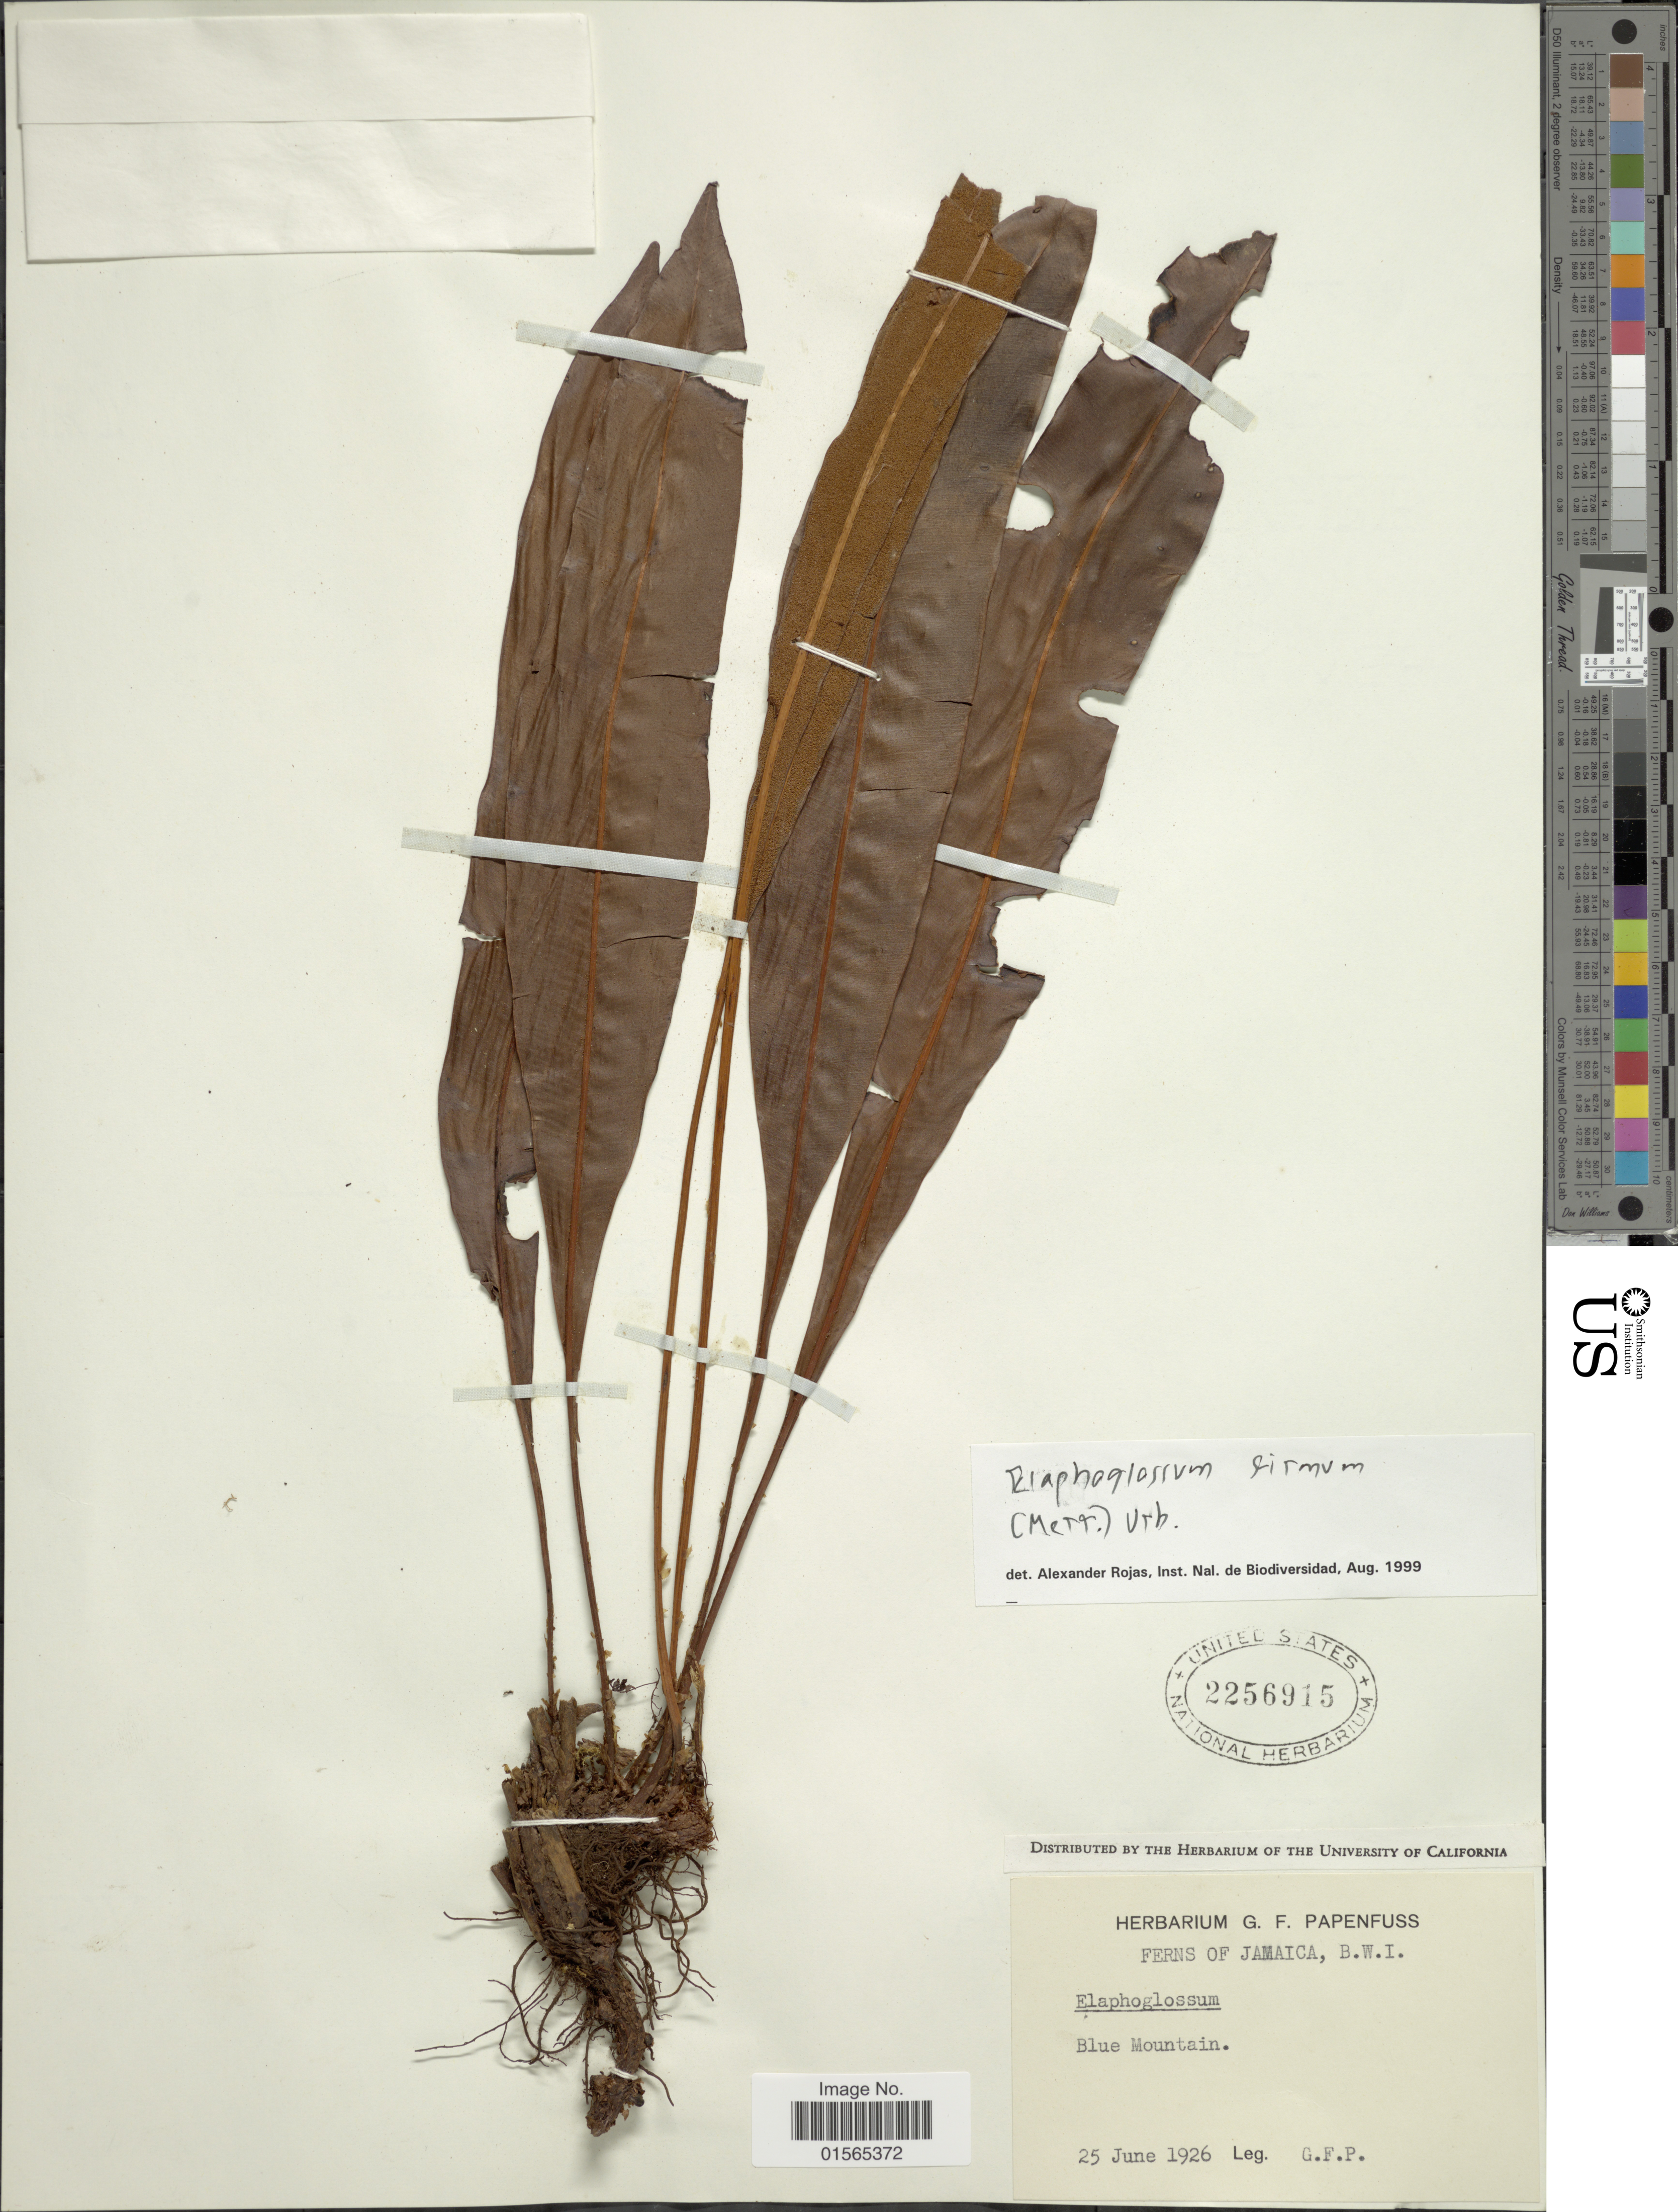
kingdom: Plantae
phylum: Tracheophyta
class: Polypodiopsida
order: Polypodiales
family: Dryopteridaceae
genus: Elaphoglossum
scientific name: Elaphoglossum firmum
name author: (Mett.) Urb.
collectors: G. Papenfuss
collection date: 1926-06-25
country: Jamaica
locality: B. W. I, Blue Mountain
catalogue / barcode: US 2256915